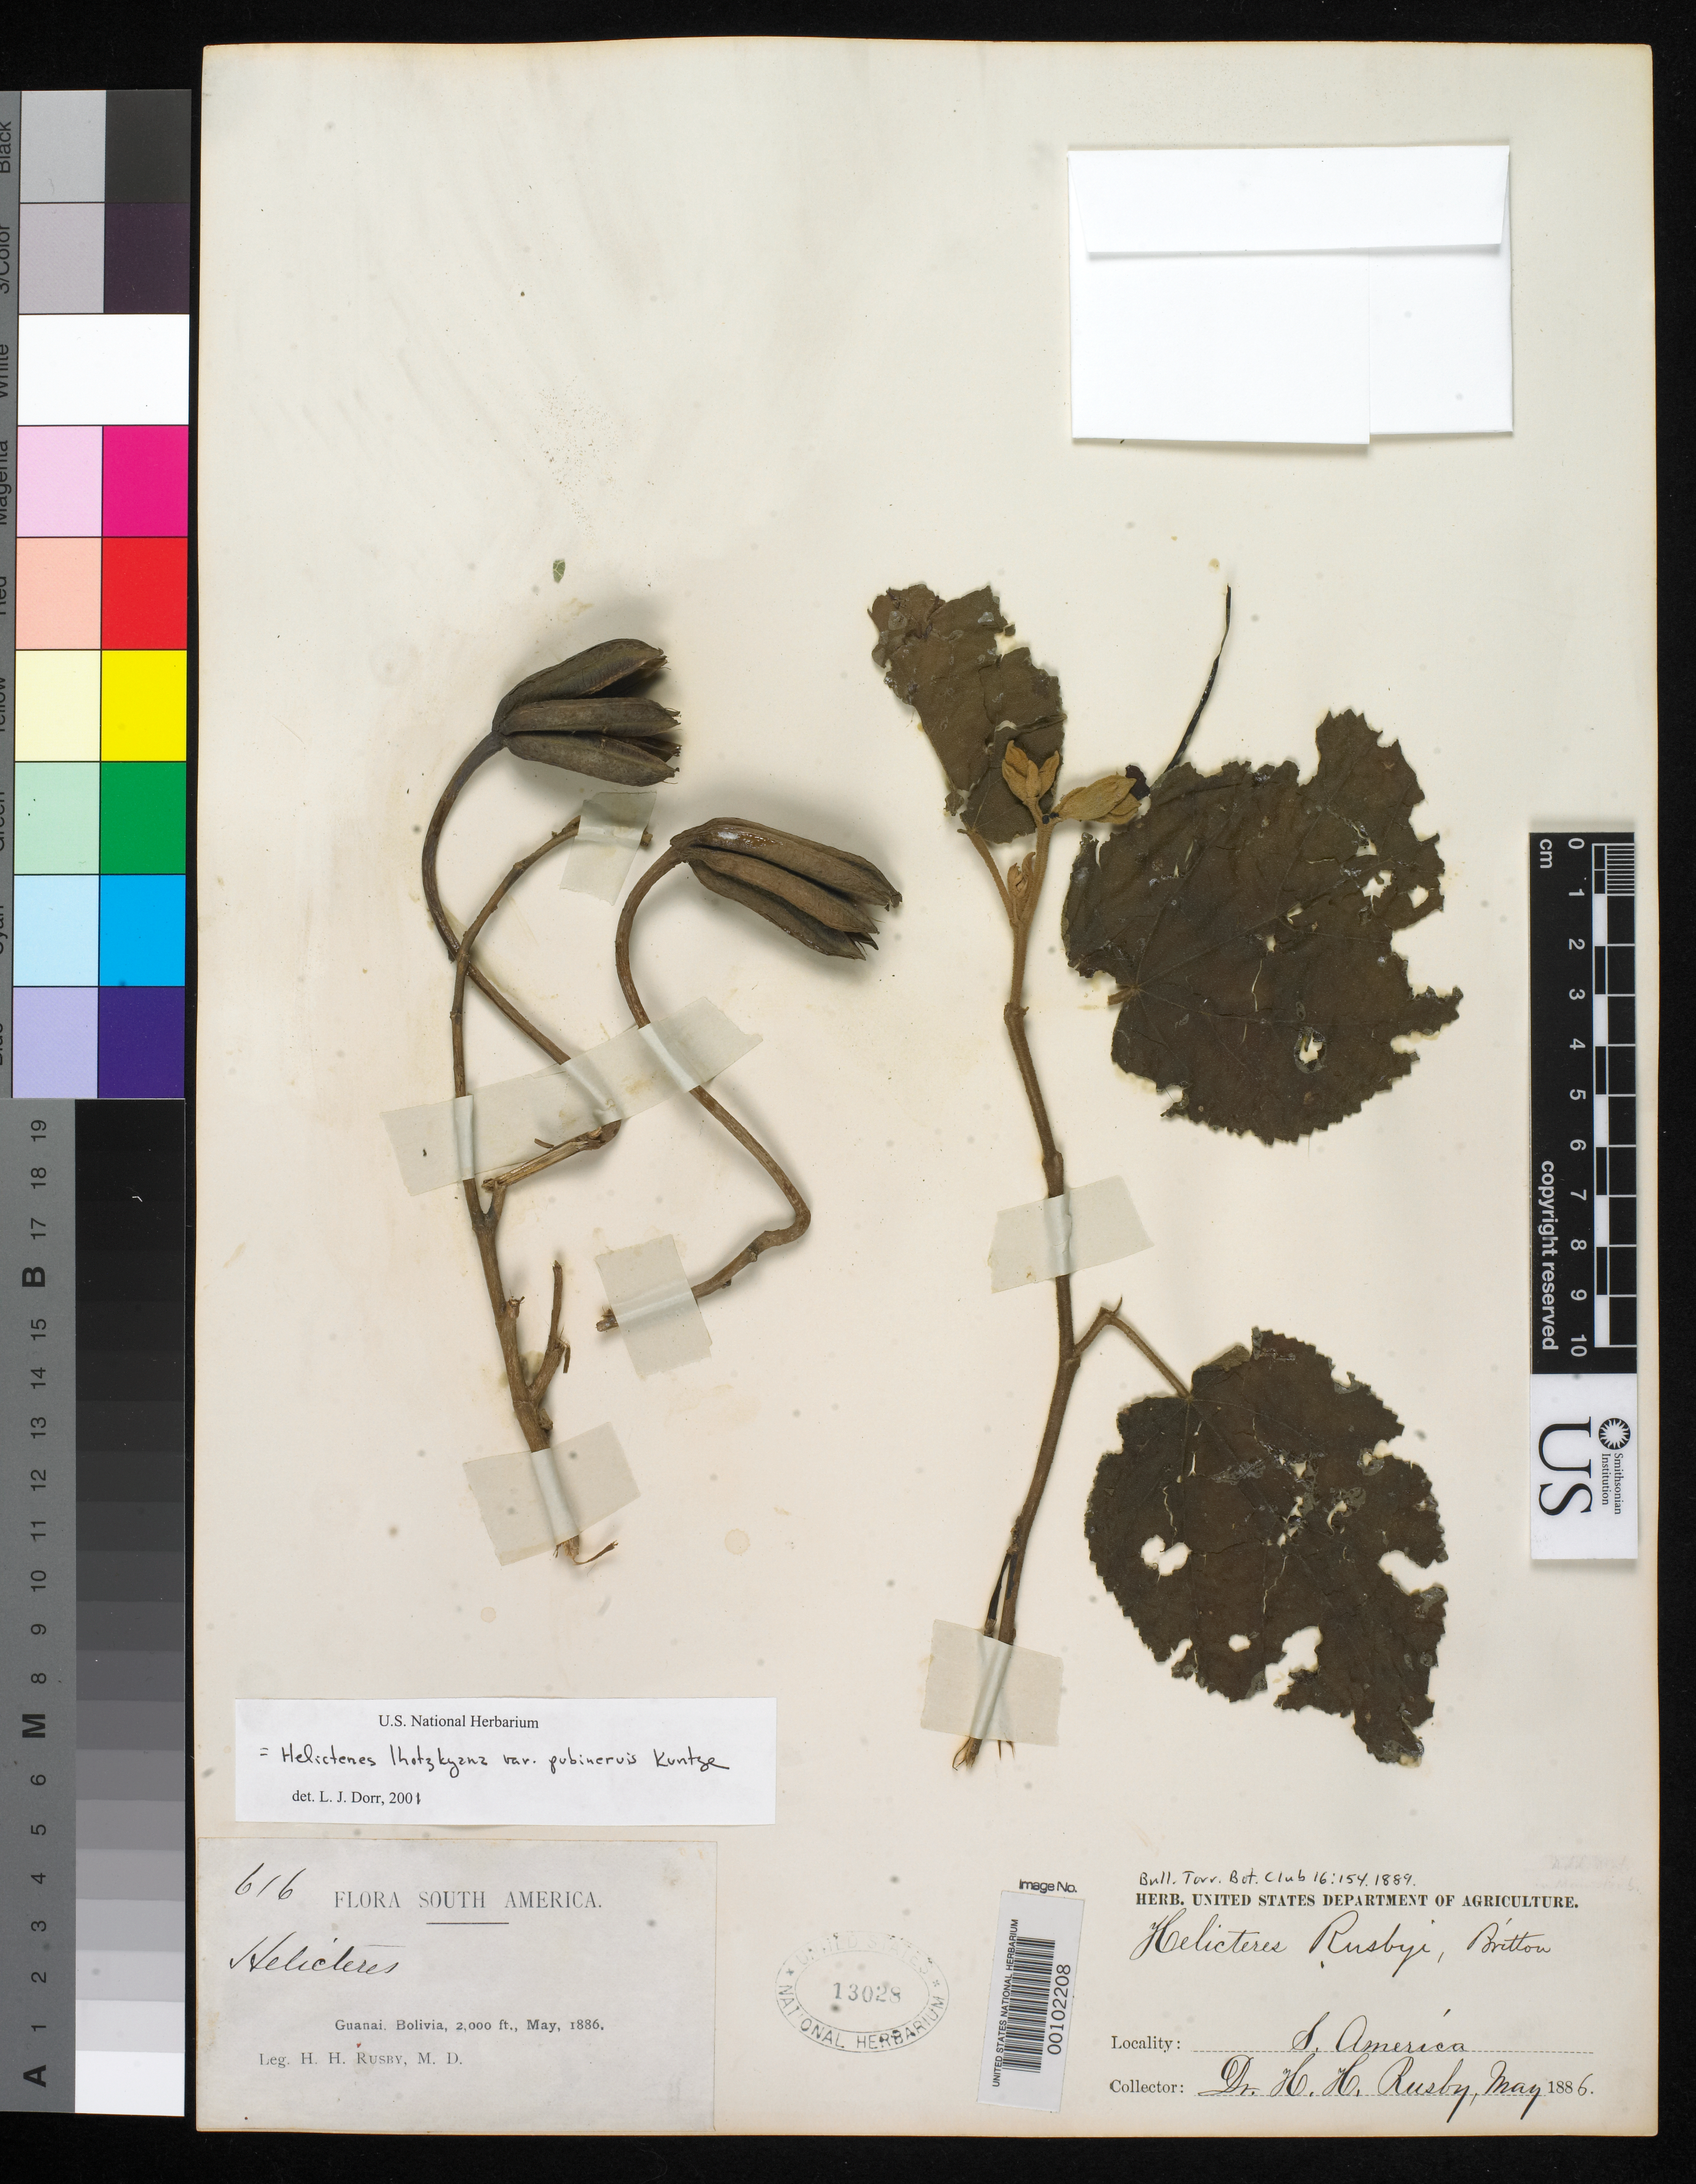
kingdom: Plantae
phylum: Tracheophyta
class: Magnoliopsida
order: Malvales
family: Malvaceae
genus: Helicteres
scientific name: Helicteres rusbyi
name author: Britton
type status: Isotype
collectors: H. H. Rusby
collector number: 616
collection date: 1886-05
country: Bolivia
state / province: La Páz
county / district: Larecaja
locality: Guanay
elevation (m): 610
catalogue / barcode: US 13028